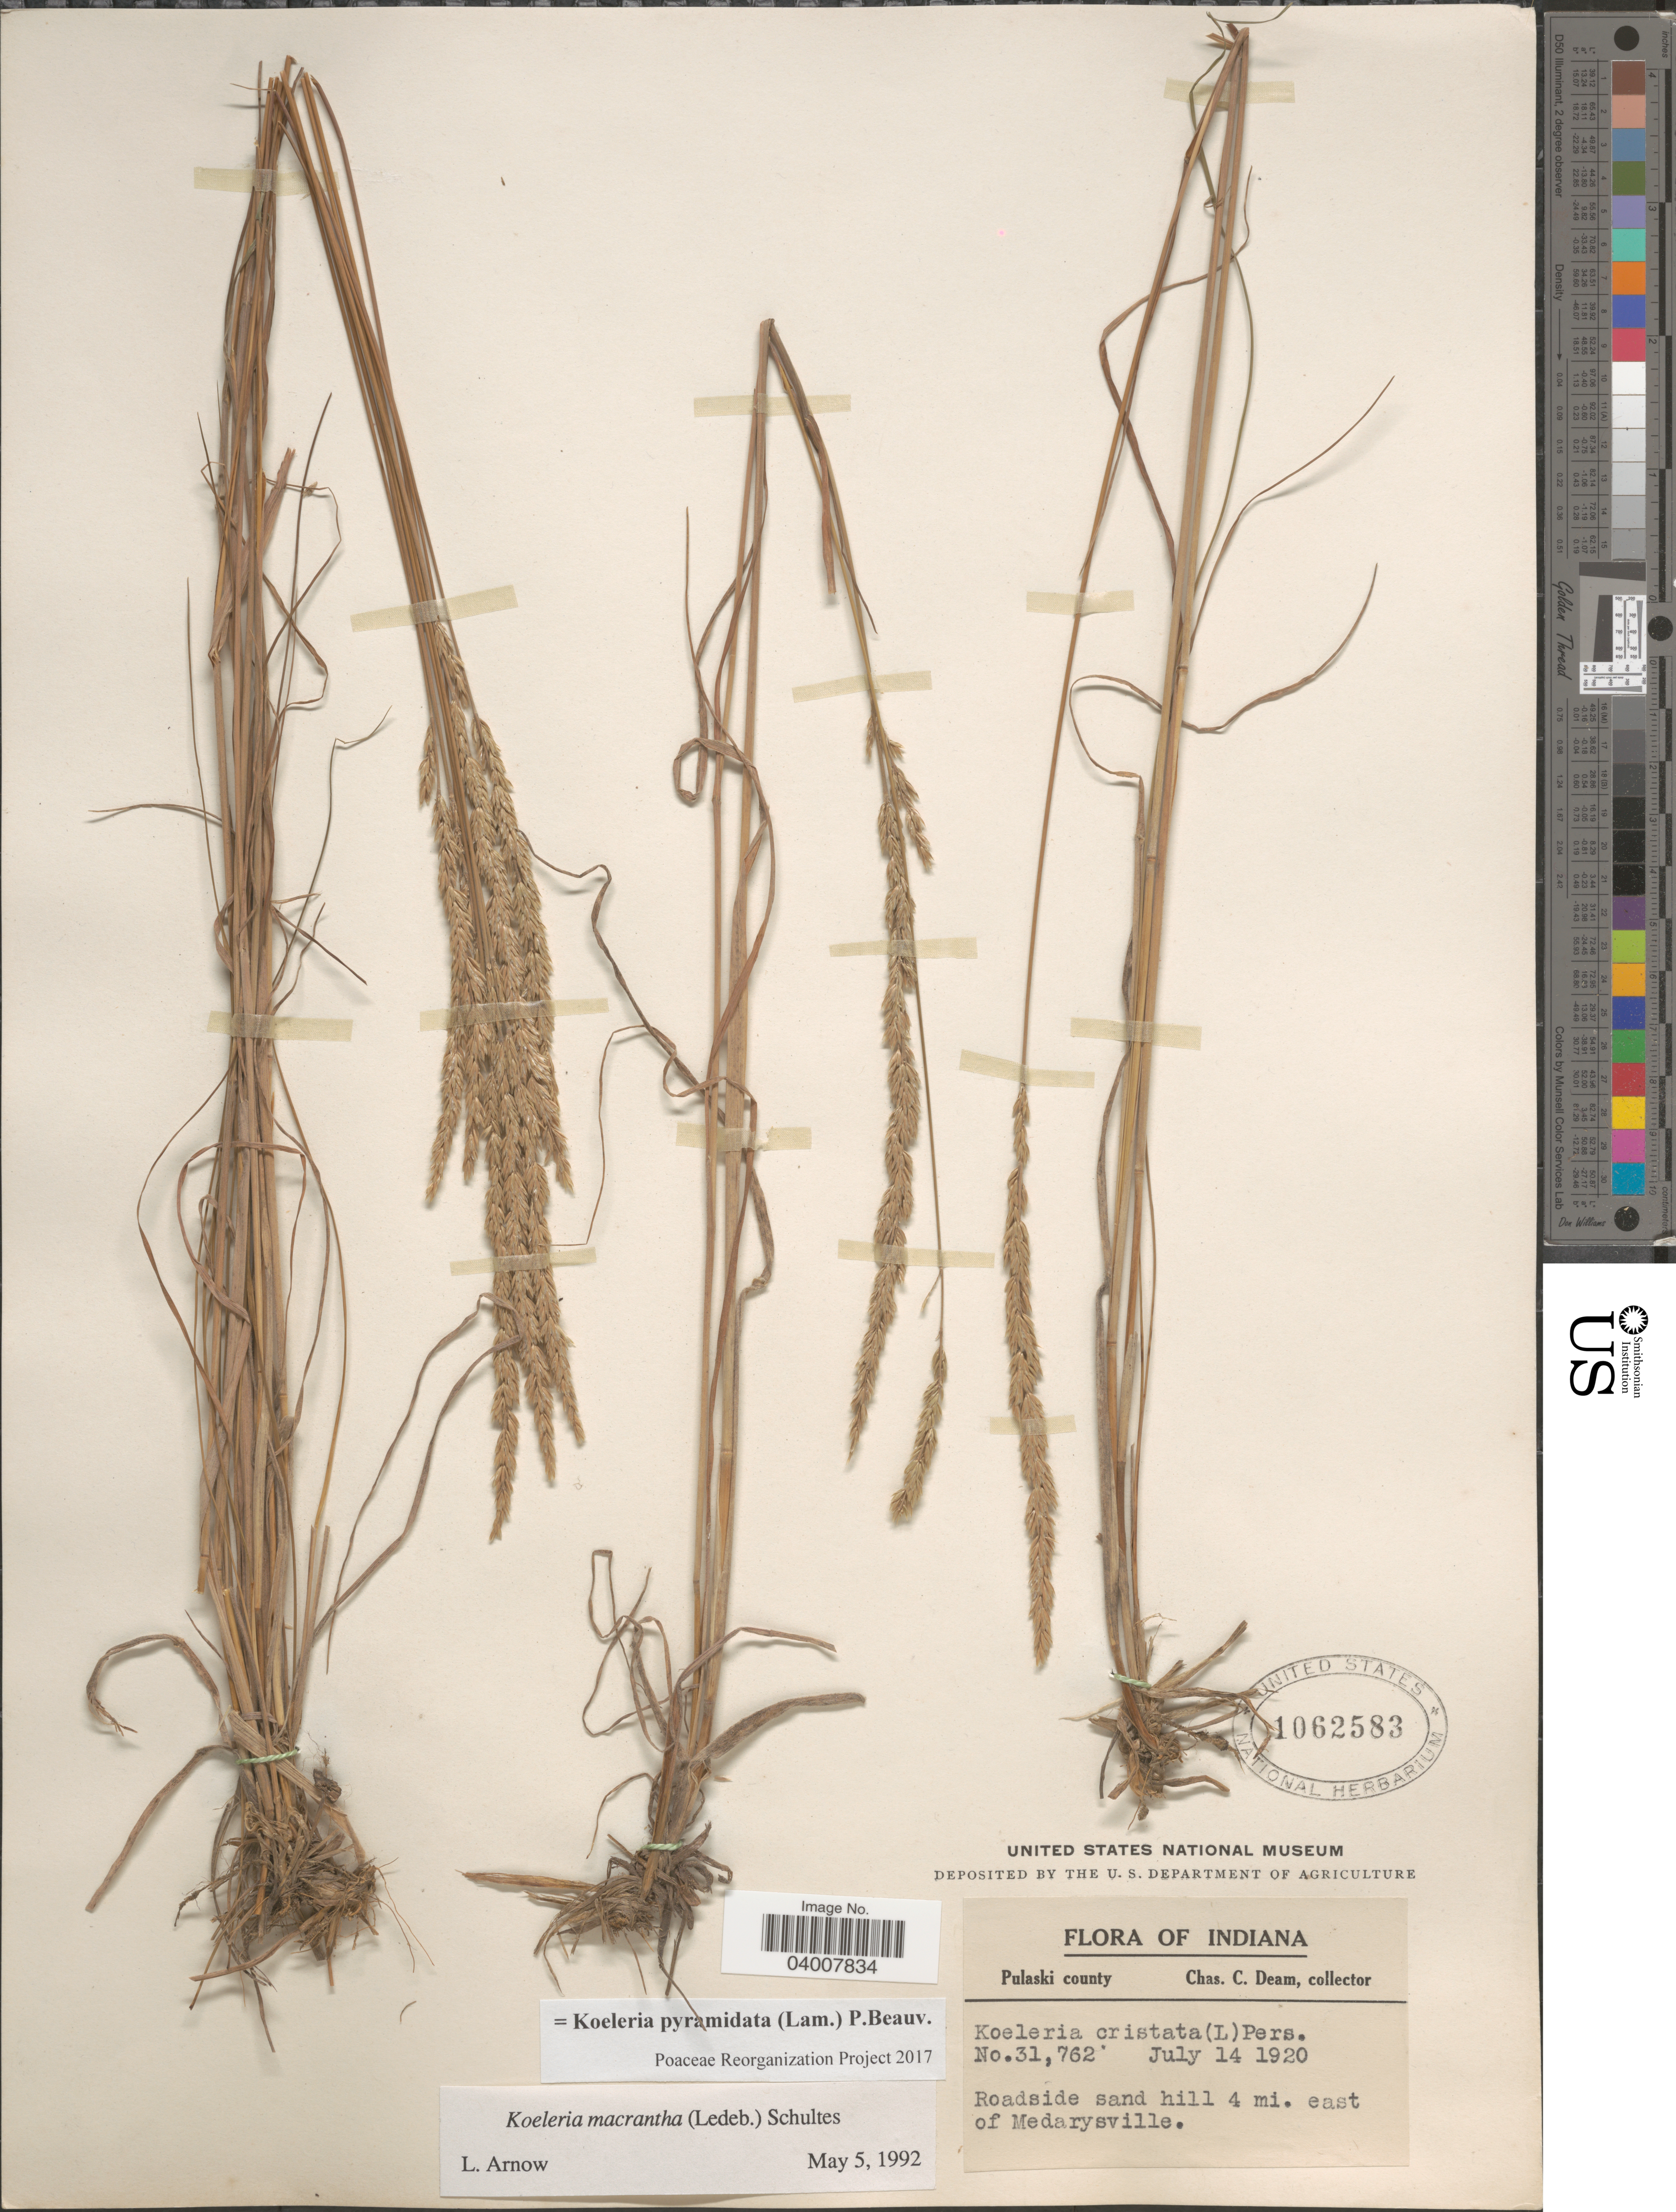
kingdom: Plantae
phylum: Tracheophyta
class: Liliopsida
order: Poales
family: Poaceae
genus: Koeleria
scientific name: Koeleria pyramidata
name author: (Lam.) P. Beauv.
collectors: C. C. Deam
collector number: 31762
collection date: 1920-07-14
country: United States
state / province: Indiana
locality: Roadside sand hill 4 mi. east of Medarysville.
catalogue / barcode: US 1062583